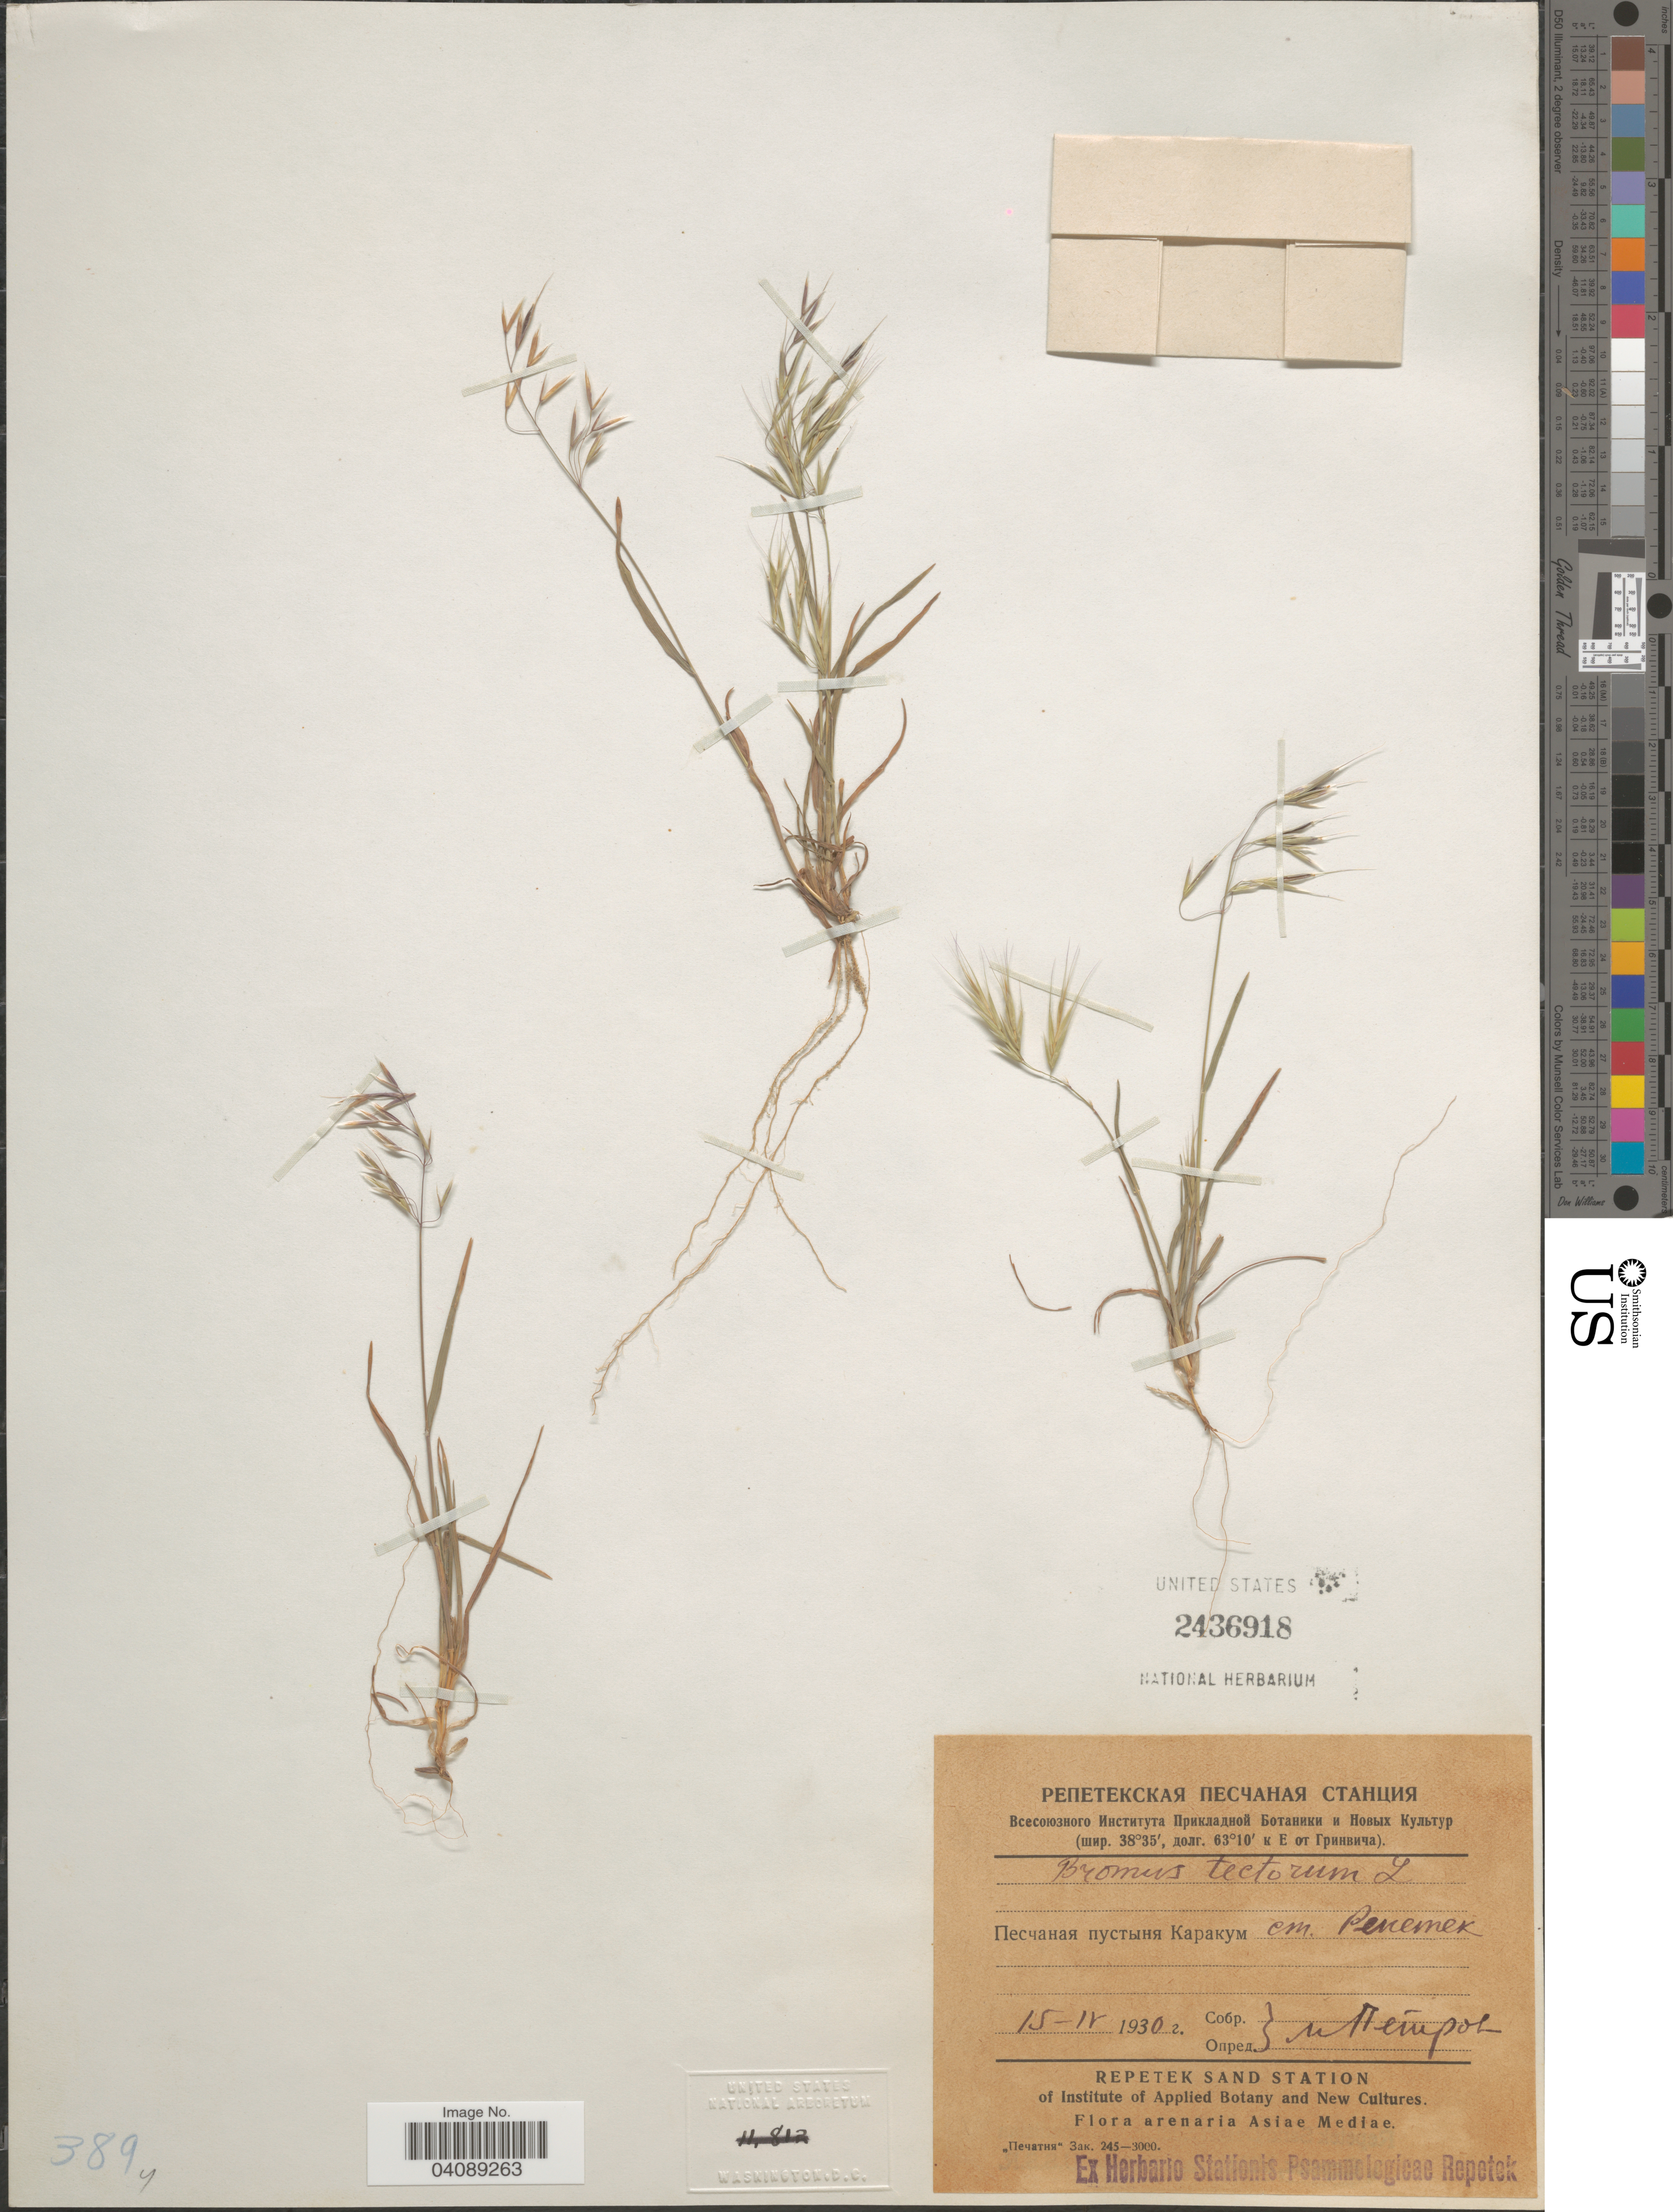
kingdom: Plantae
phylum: Tracheophyta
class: Liliopsida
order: Poales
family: Poaceae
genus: Bromus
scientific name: Bromus tectorum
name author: L.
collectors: M. Petrov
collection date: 1930-04-15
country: Turkmenistan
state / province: Lebap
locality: Repetek Sand Station. Arenaria Asiae Mediae.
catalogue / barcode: US 2436918